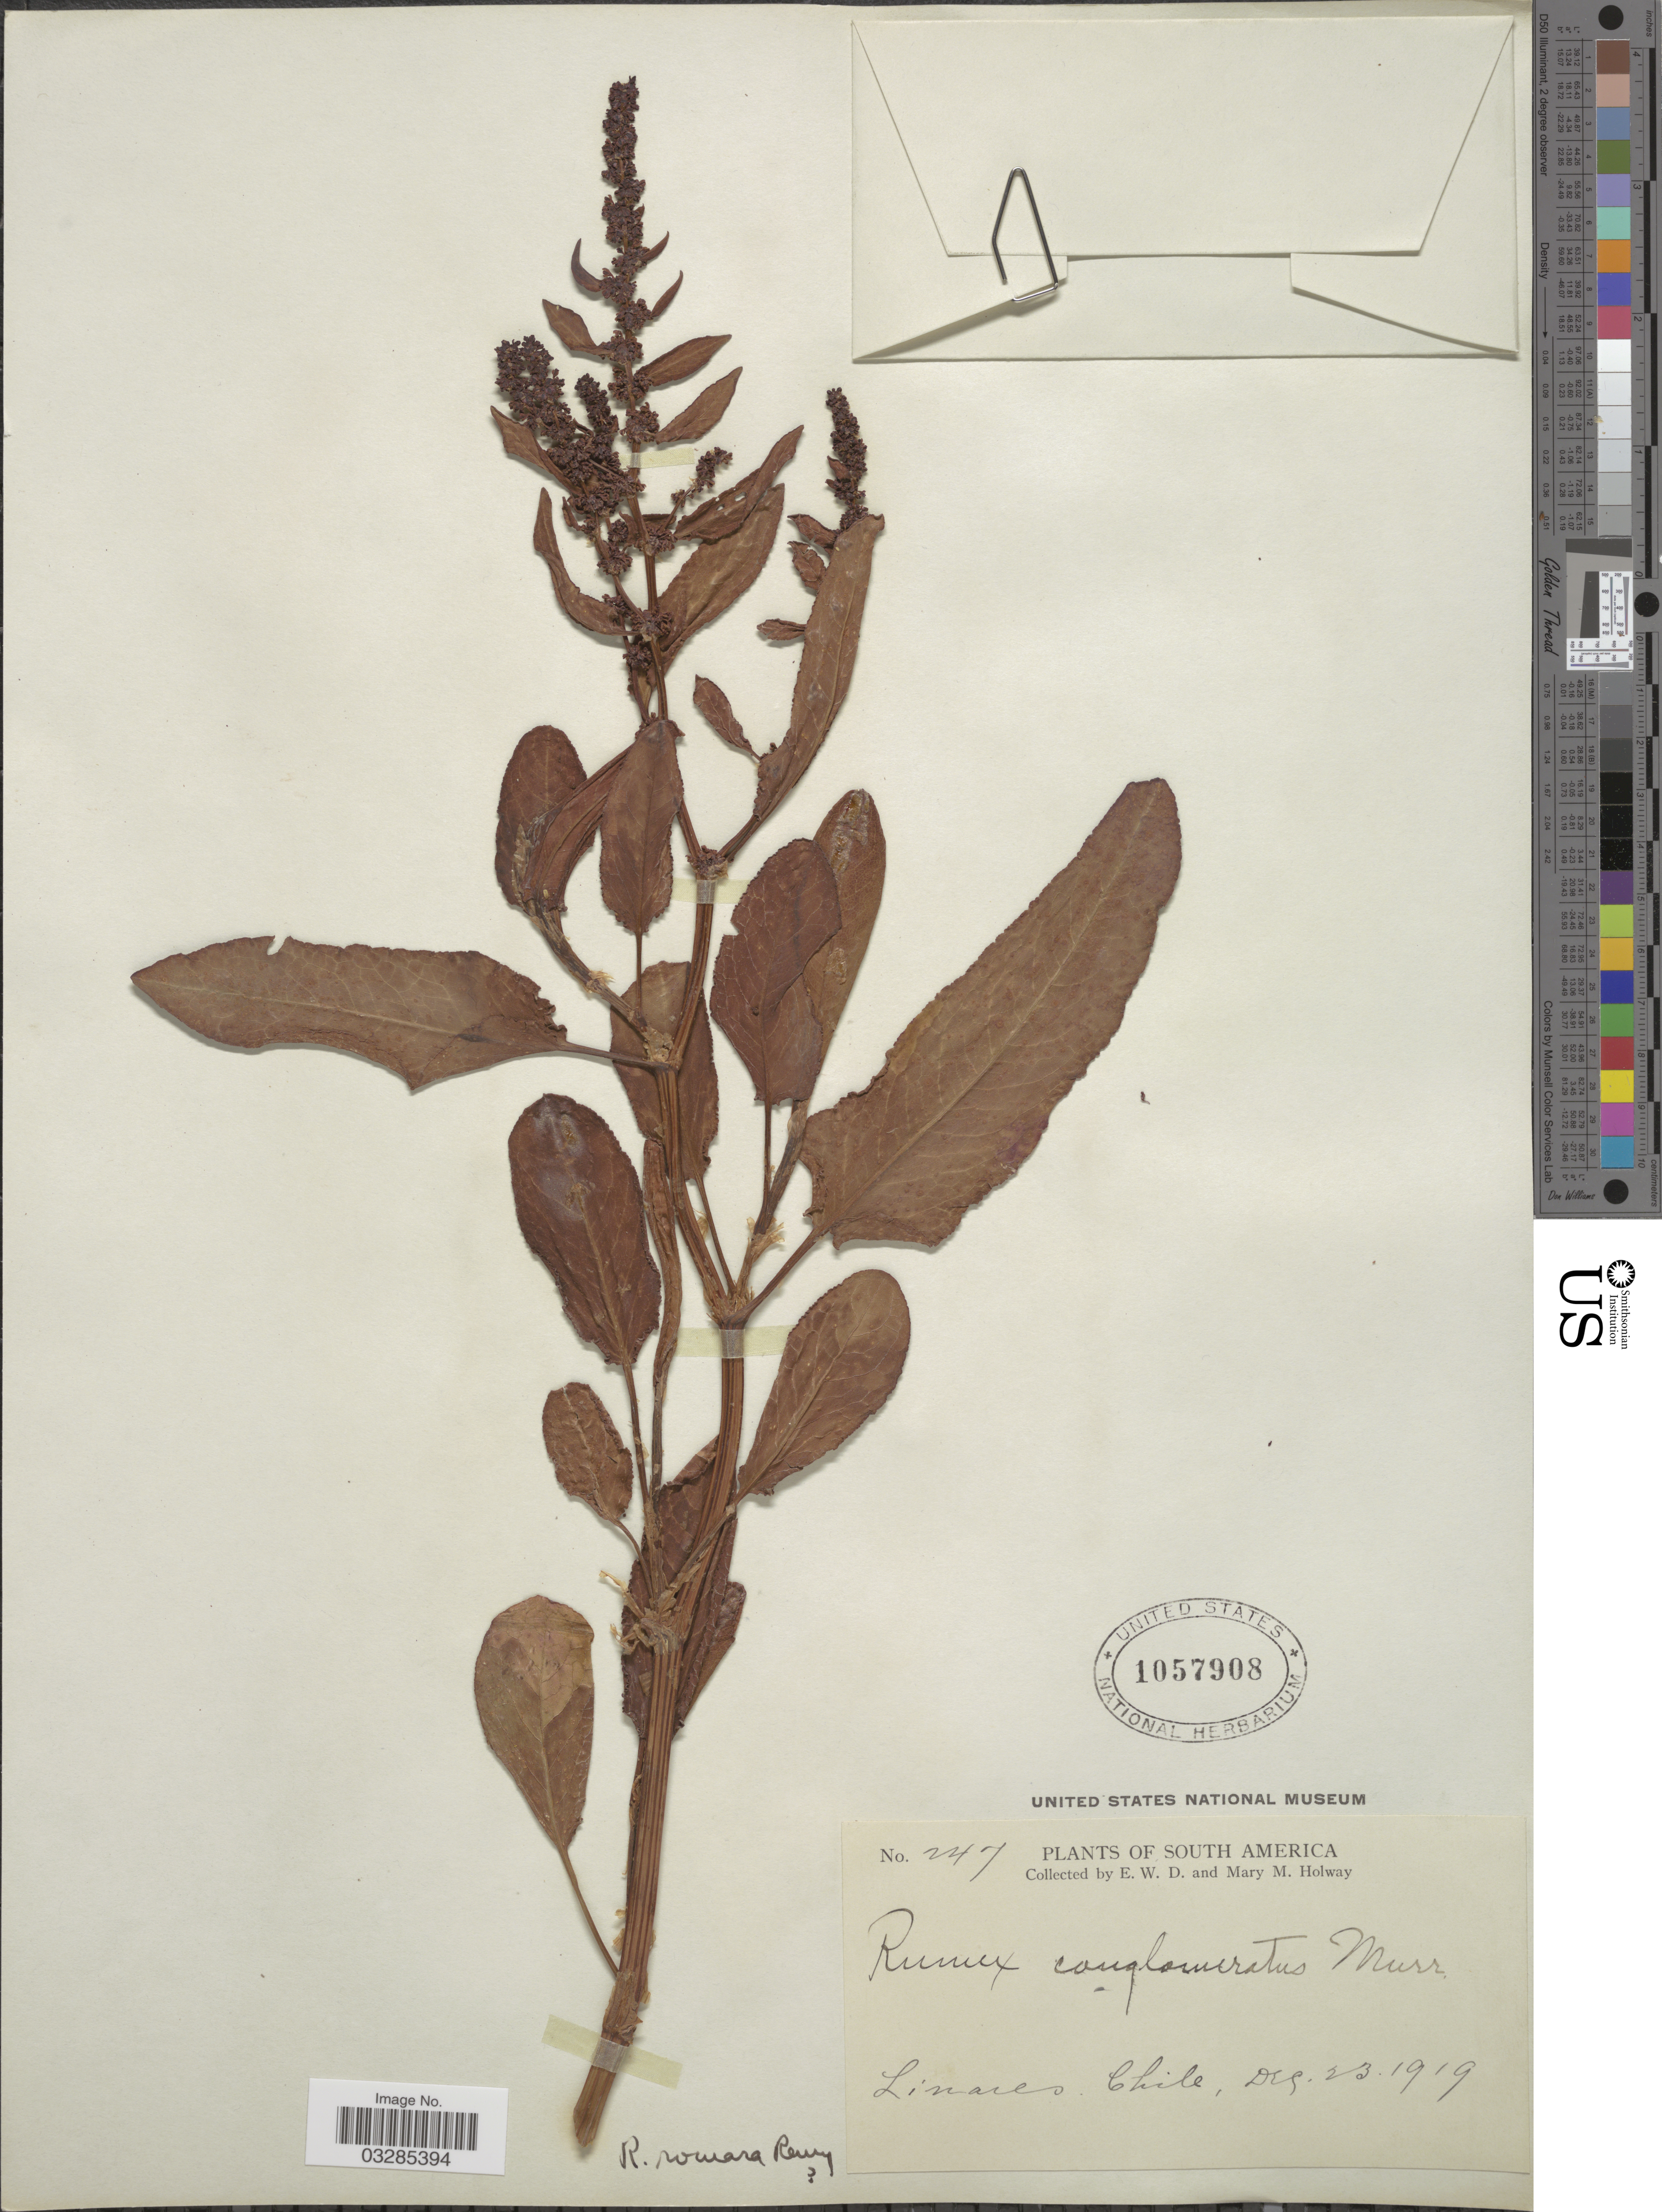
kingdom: Plantae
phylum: Tracheophyta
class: Magnoliopsida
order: Caryophyllales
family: Polygonaceae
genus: Rumex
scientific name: Rumex romassa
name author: J. Rémy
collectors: E. W. D. Holway & M. M. Holway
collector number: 247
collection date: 1919-12-23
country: Chile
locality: Linares.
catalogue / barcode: US 1057908